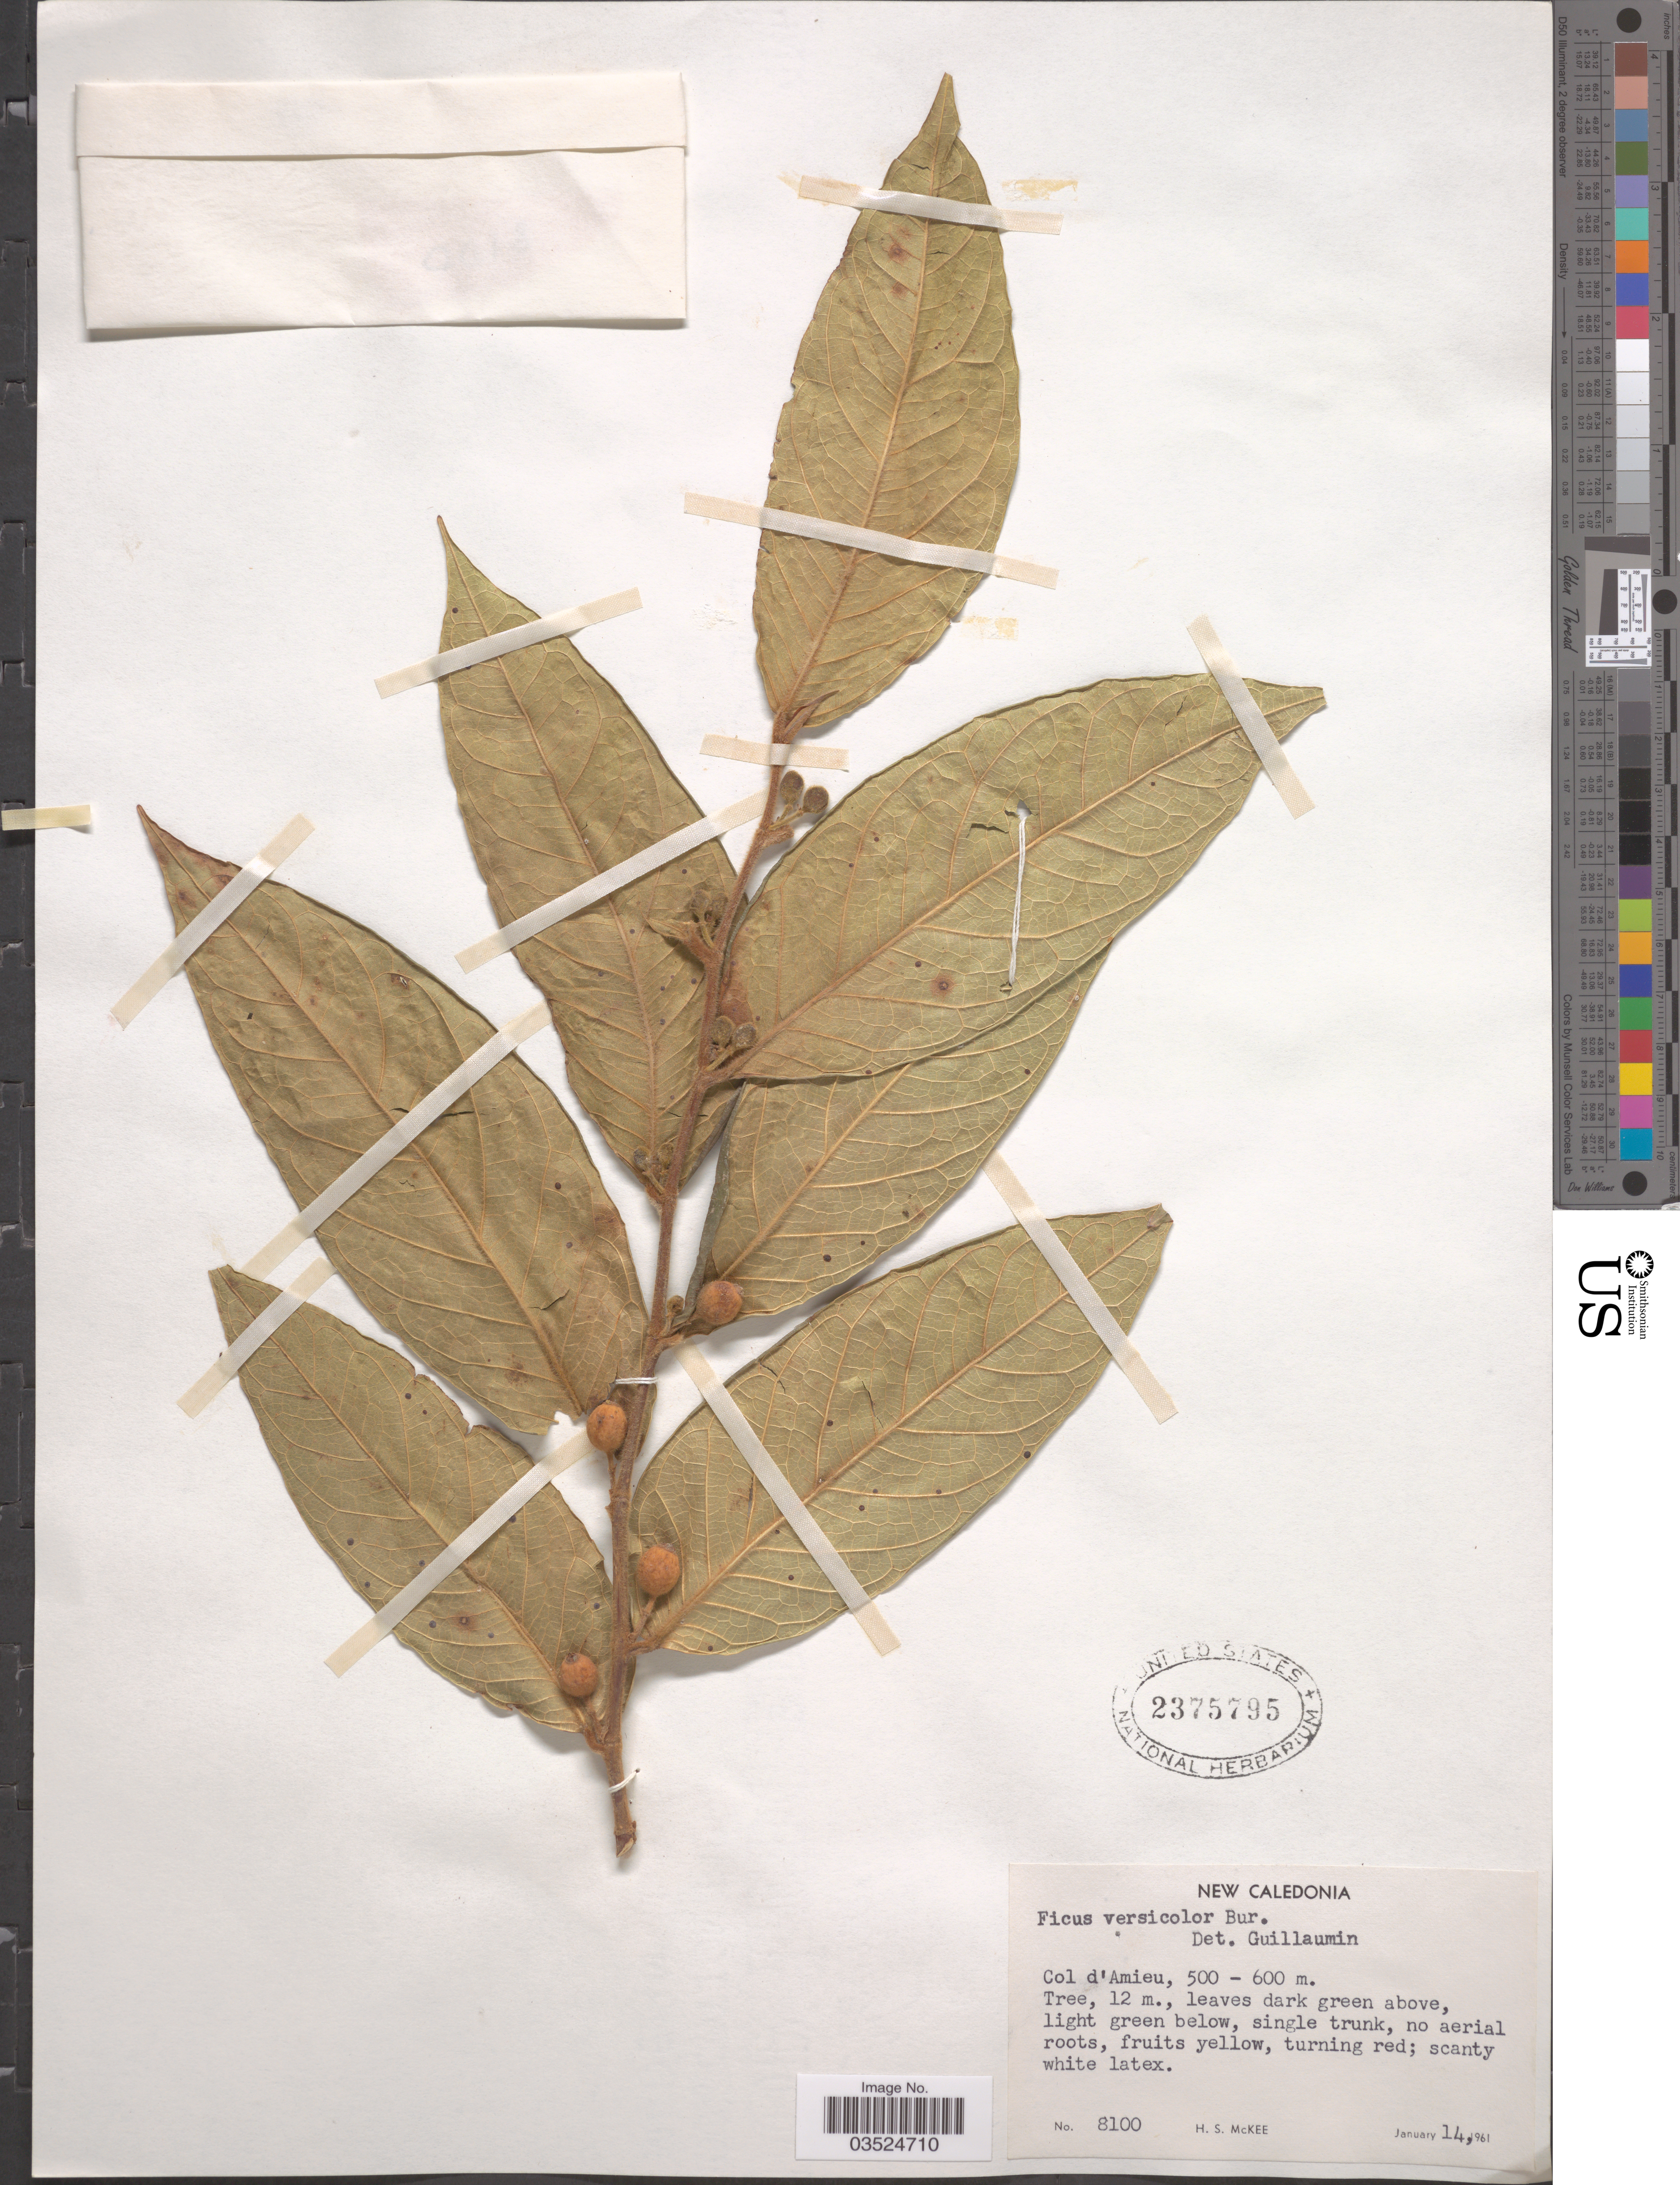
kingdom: Plantae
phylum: Tracheophyta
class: Magnoliopsida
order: Rosales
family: Moraceae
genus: Ficus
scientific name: Ficus versicolor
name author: Bureau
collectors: H. S. McKee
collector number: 8100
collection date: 1961-01-14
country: New Caledonia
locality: Col d'Amieu.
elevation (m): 500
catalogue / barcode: US 2375795